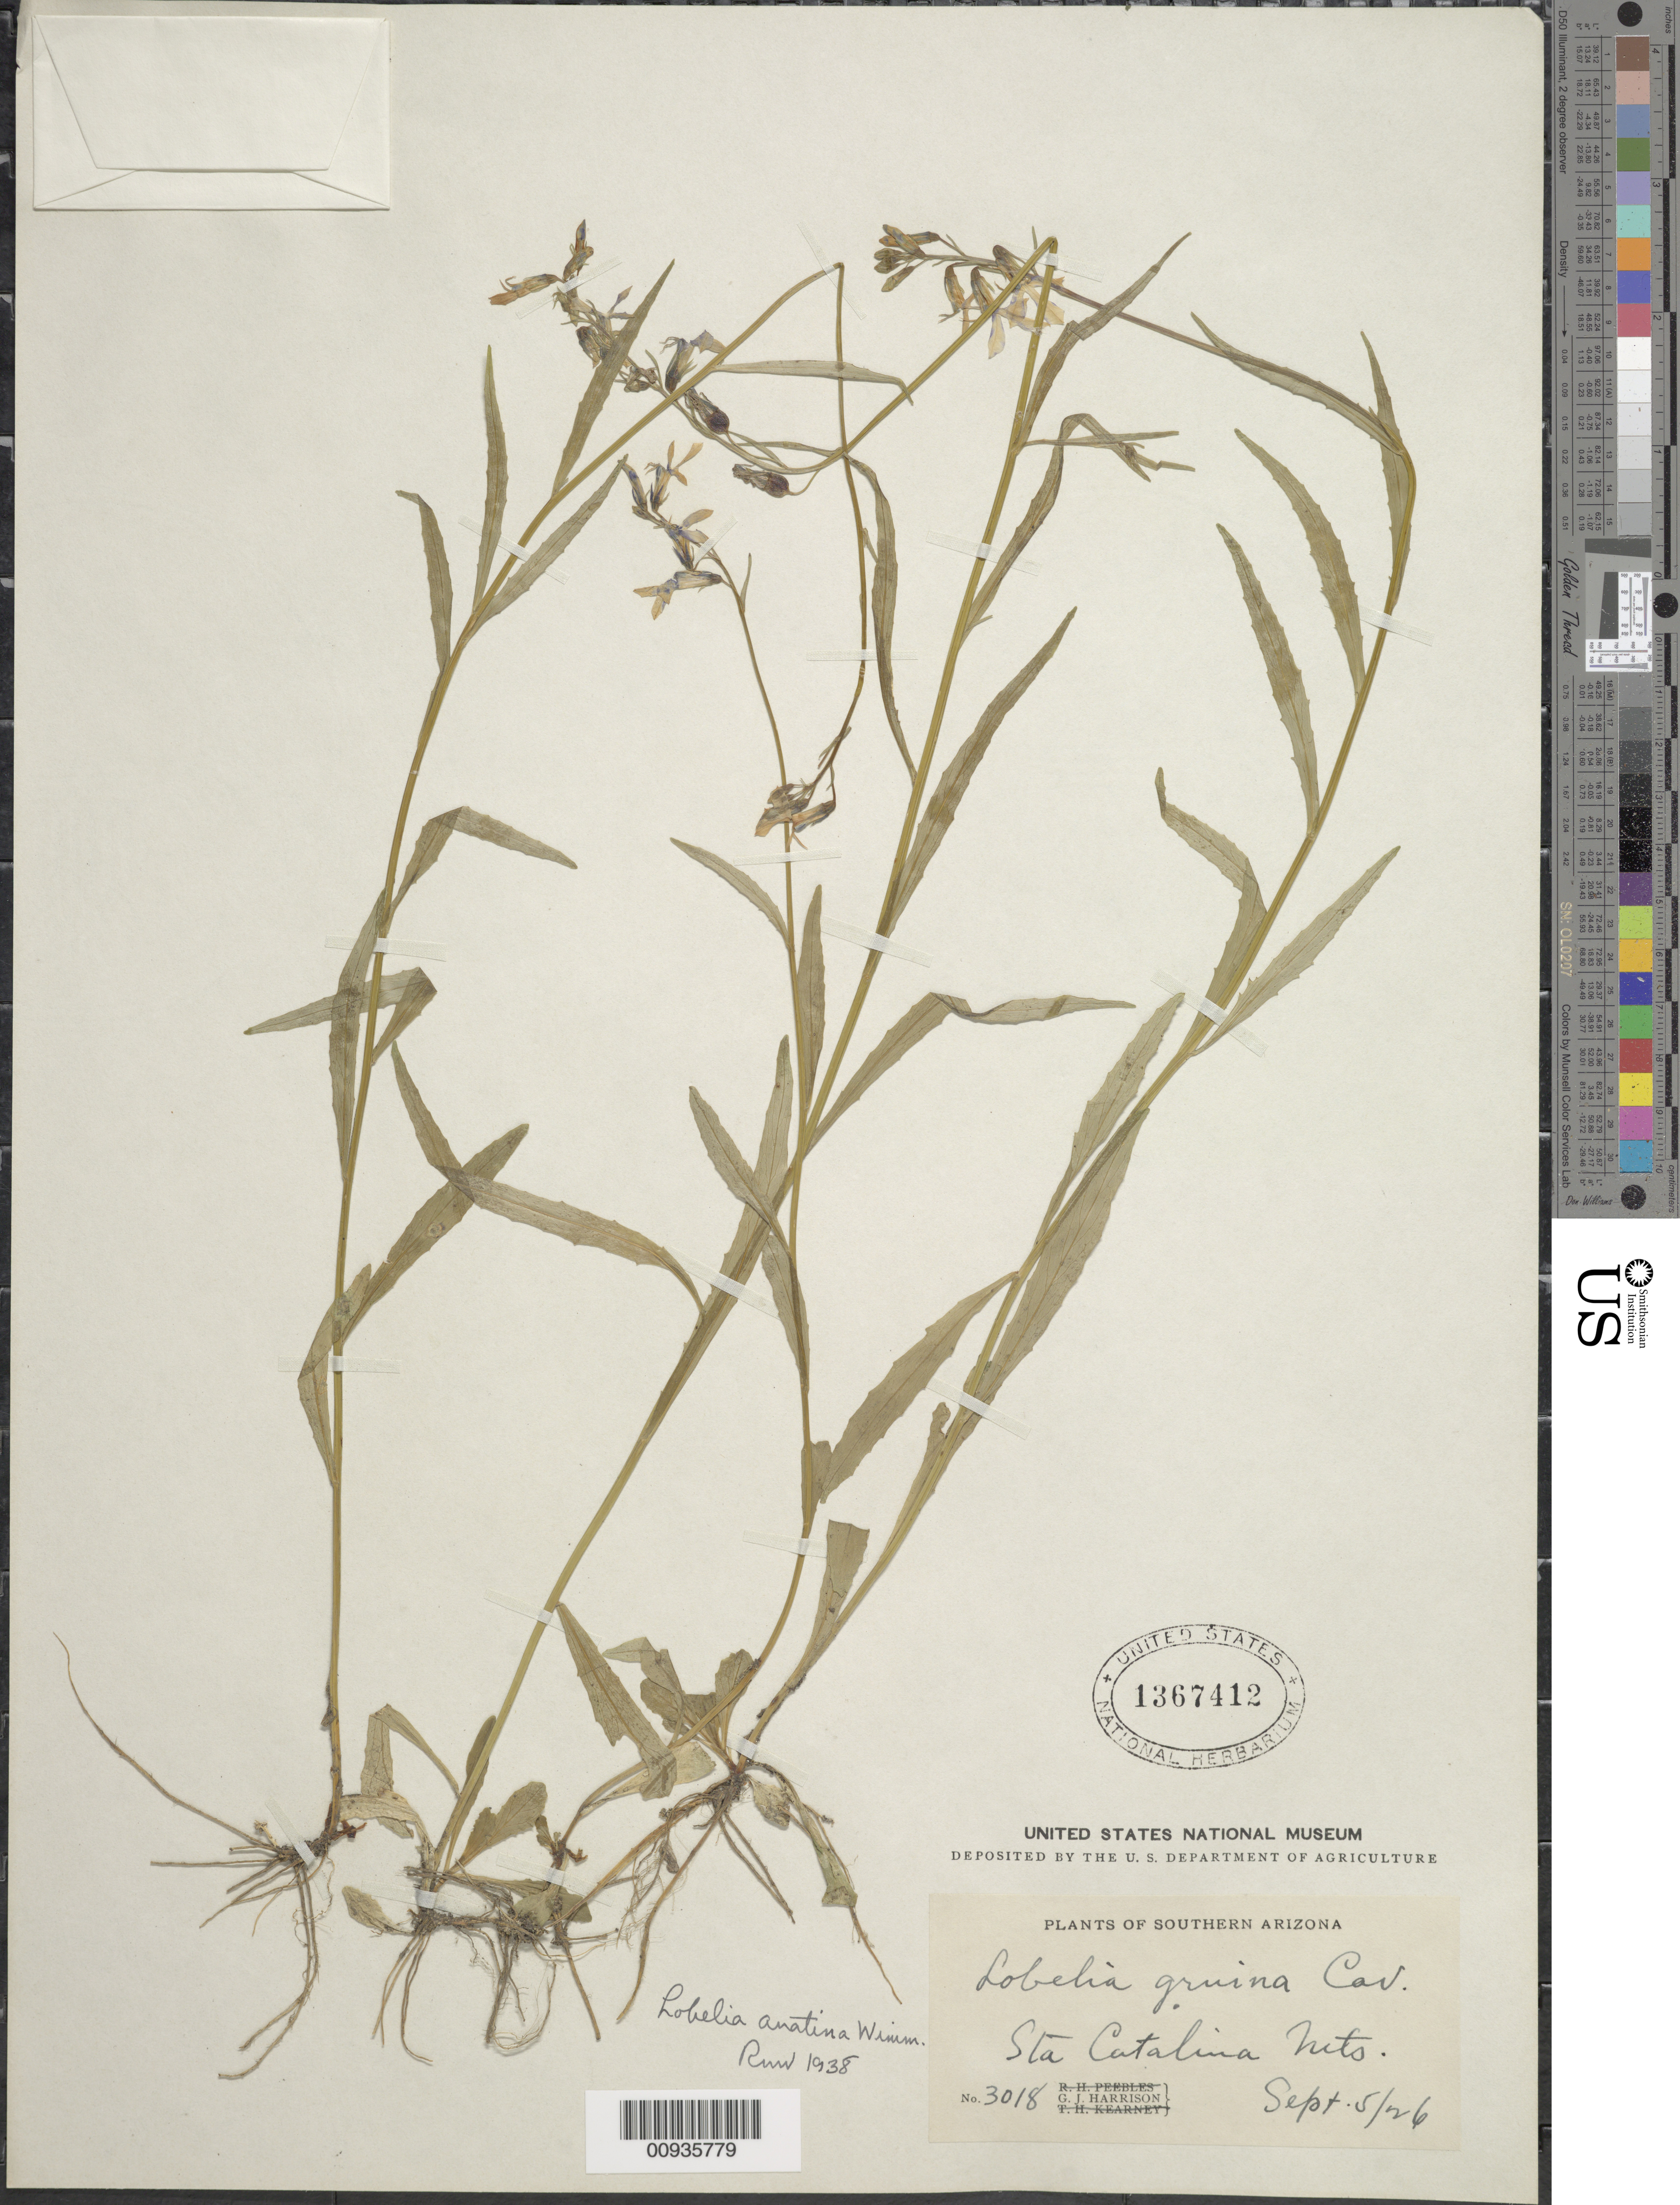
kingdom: Plantae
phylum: Tracheophyta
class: Magnoliopsida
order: Asterales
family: Campanulaceae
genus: Lobelia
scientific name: Lobelia anatina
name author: E. Wimm.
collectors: G. J. Harrison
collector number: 3018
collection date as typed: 05 Sep 1926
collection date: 1926-09-05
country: United States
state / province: Arizona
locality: Sta. Catalina Mts.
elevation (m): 2285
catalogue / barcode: US 1367412